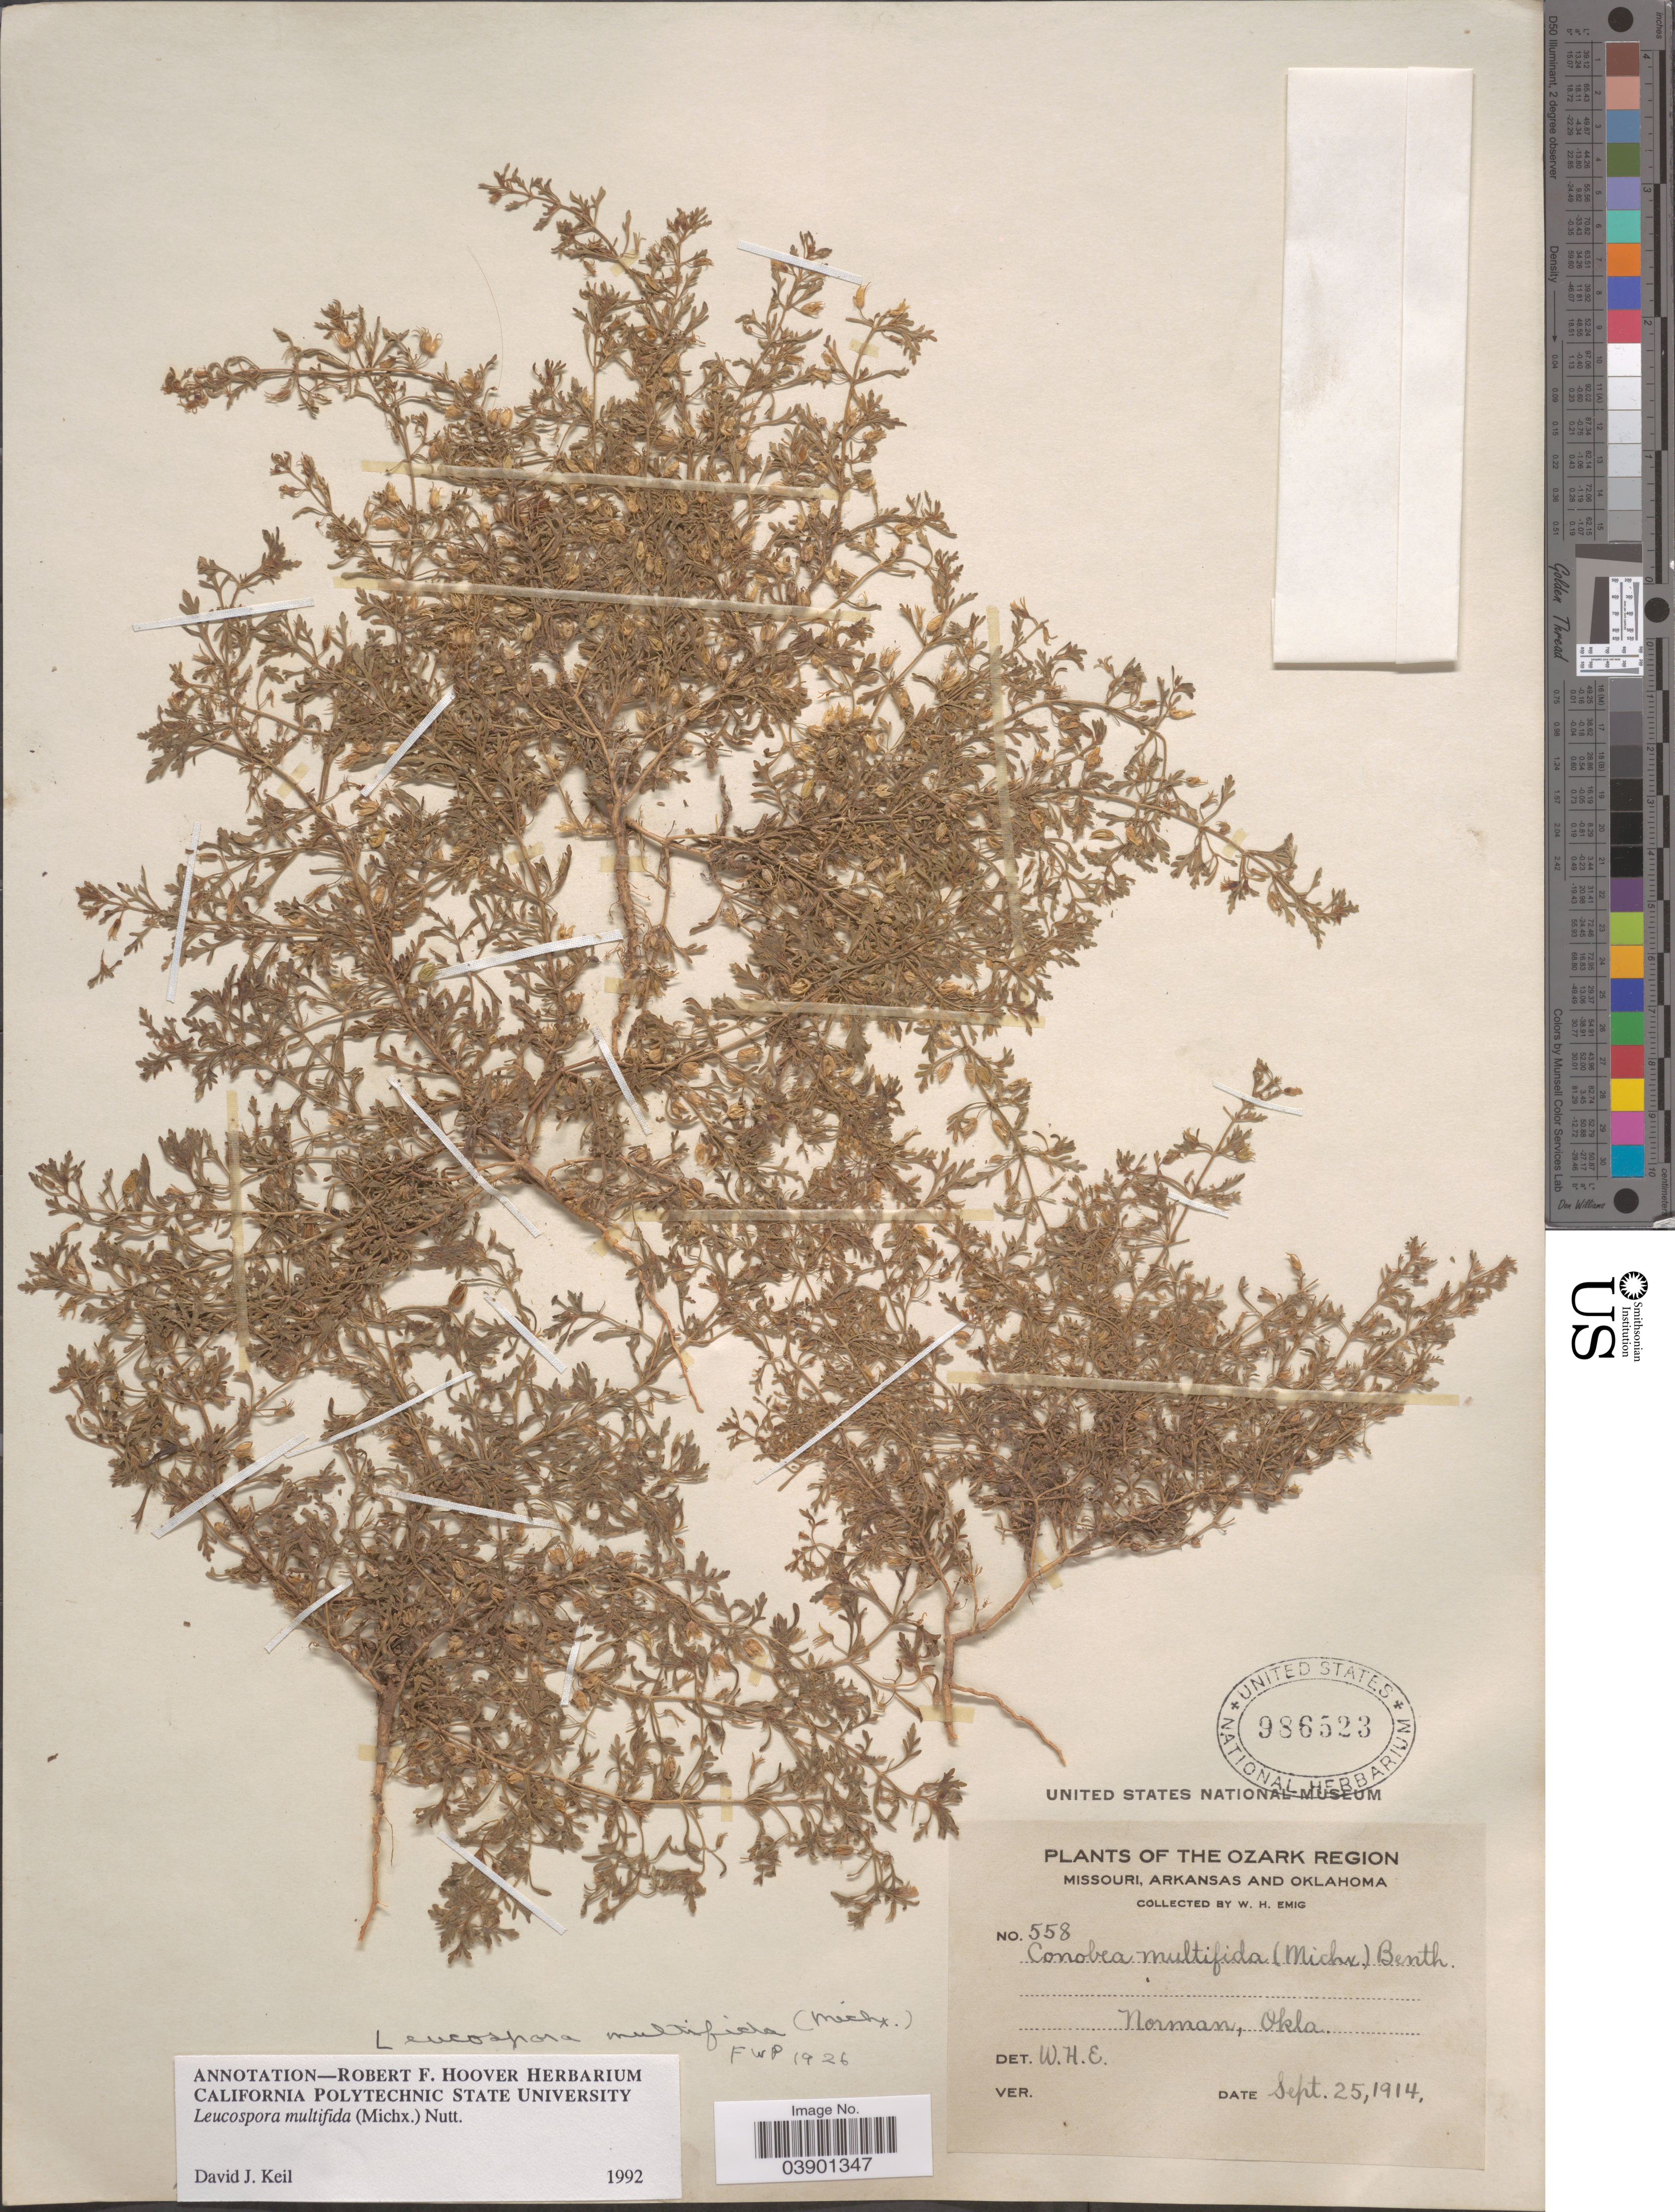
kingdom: Plantae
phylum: Tracheophyta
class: Magnoliopsida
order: Lamiales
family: Plantaginaceae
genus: Leucospora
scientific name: Leucospora multifida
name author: (Michx.) Nutt.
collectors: W. H. Emig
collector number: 558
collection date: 1914-09-25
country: United States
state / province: Oklahoma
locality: The Ozark Region. Norman.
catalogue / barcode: US 986523